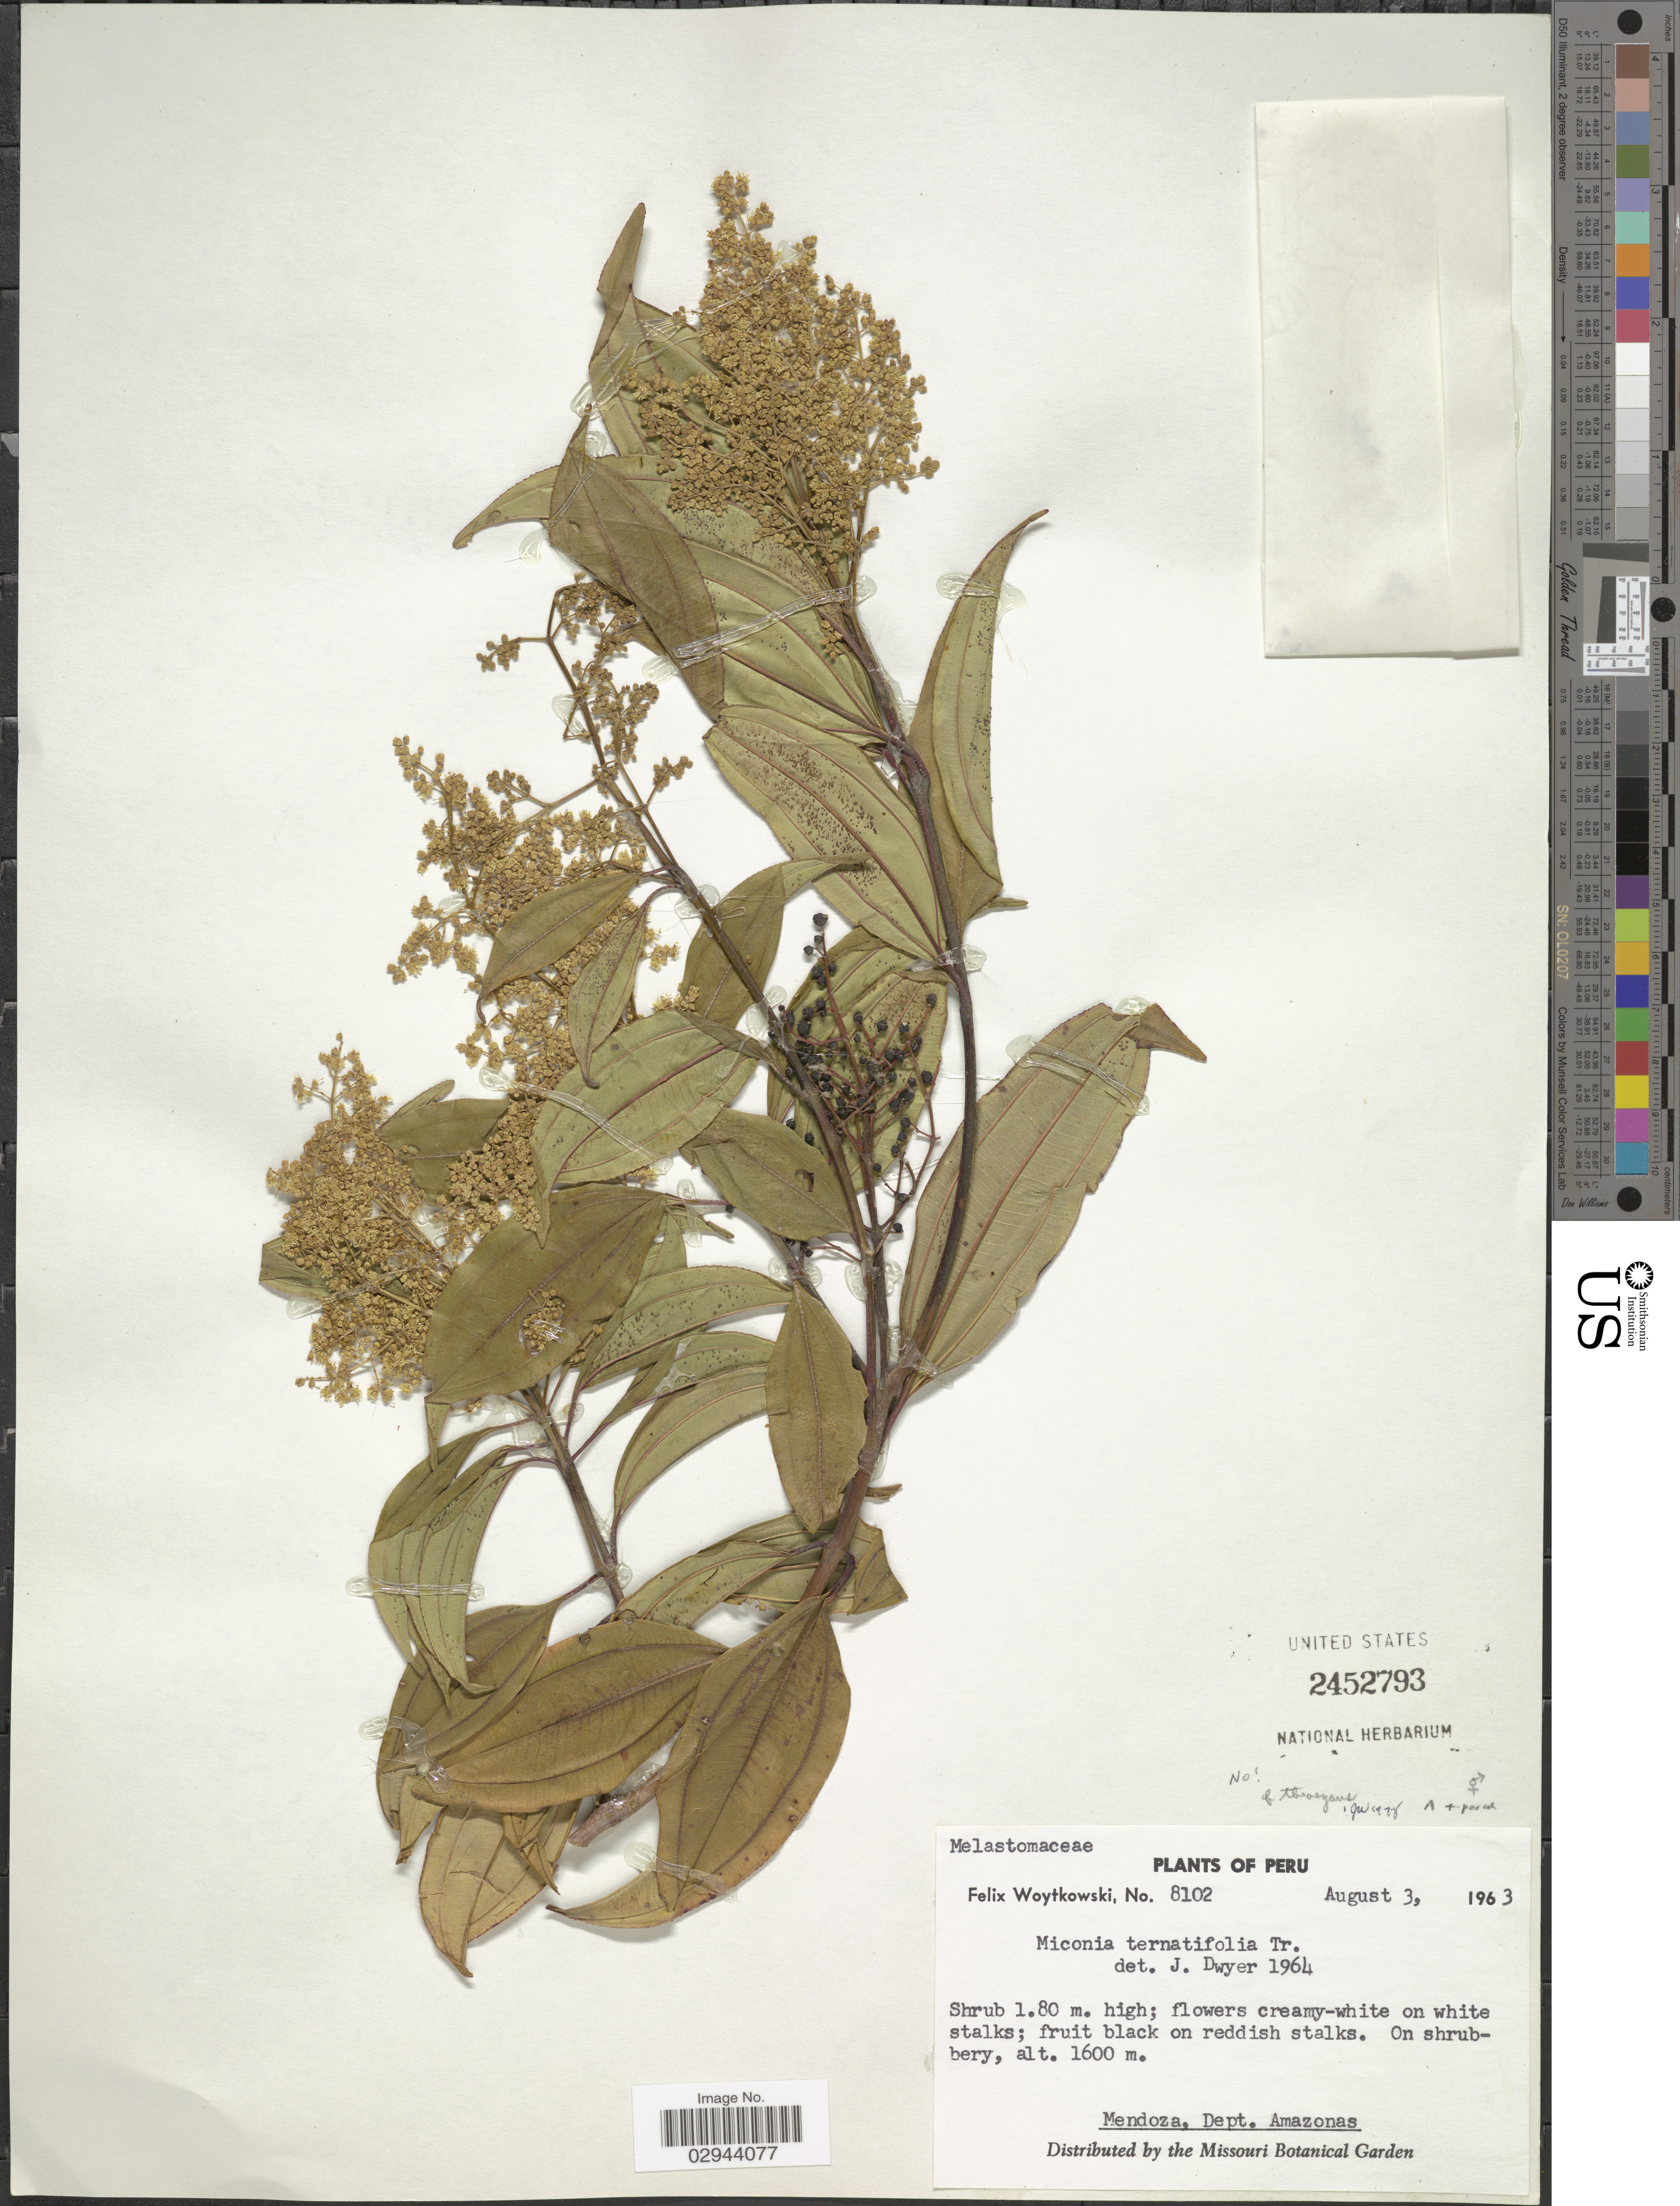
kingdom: Plantae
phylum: Tracheophyta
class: Magnoliopsida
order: Myrtales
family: Melastomataceae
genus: Miconia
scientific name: Miconia theizans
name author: (Bonpl.) Cogn.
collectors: F. Woytkowski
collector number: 8102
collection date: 1963-08-03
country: Peru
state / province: Amazonas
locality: Mendoza, Dept. Amazonas.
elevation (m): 1600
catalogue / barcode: US 2452793